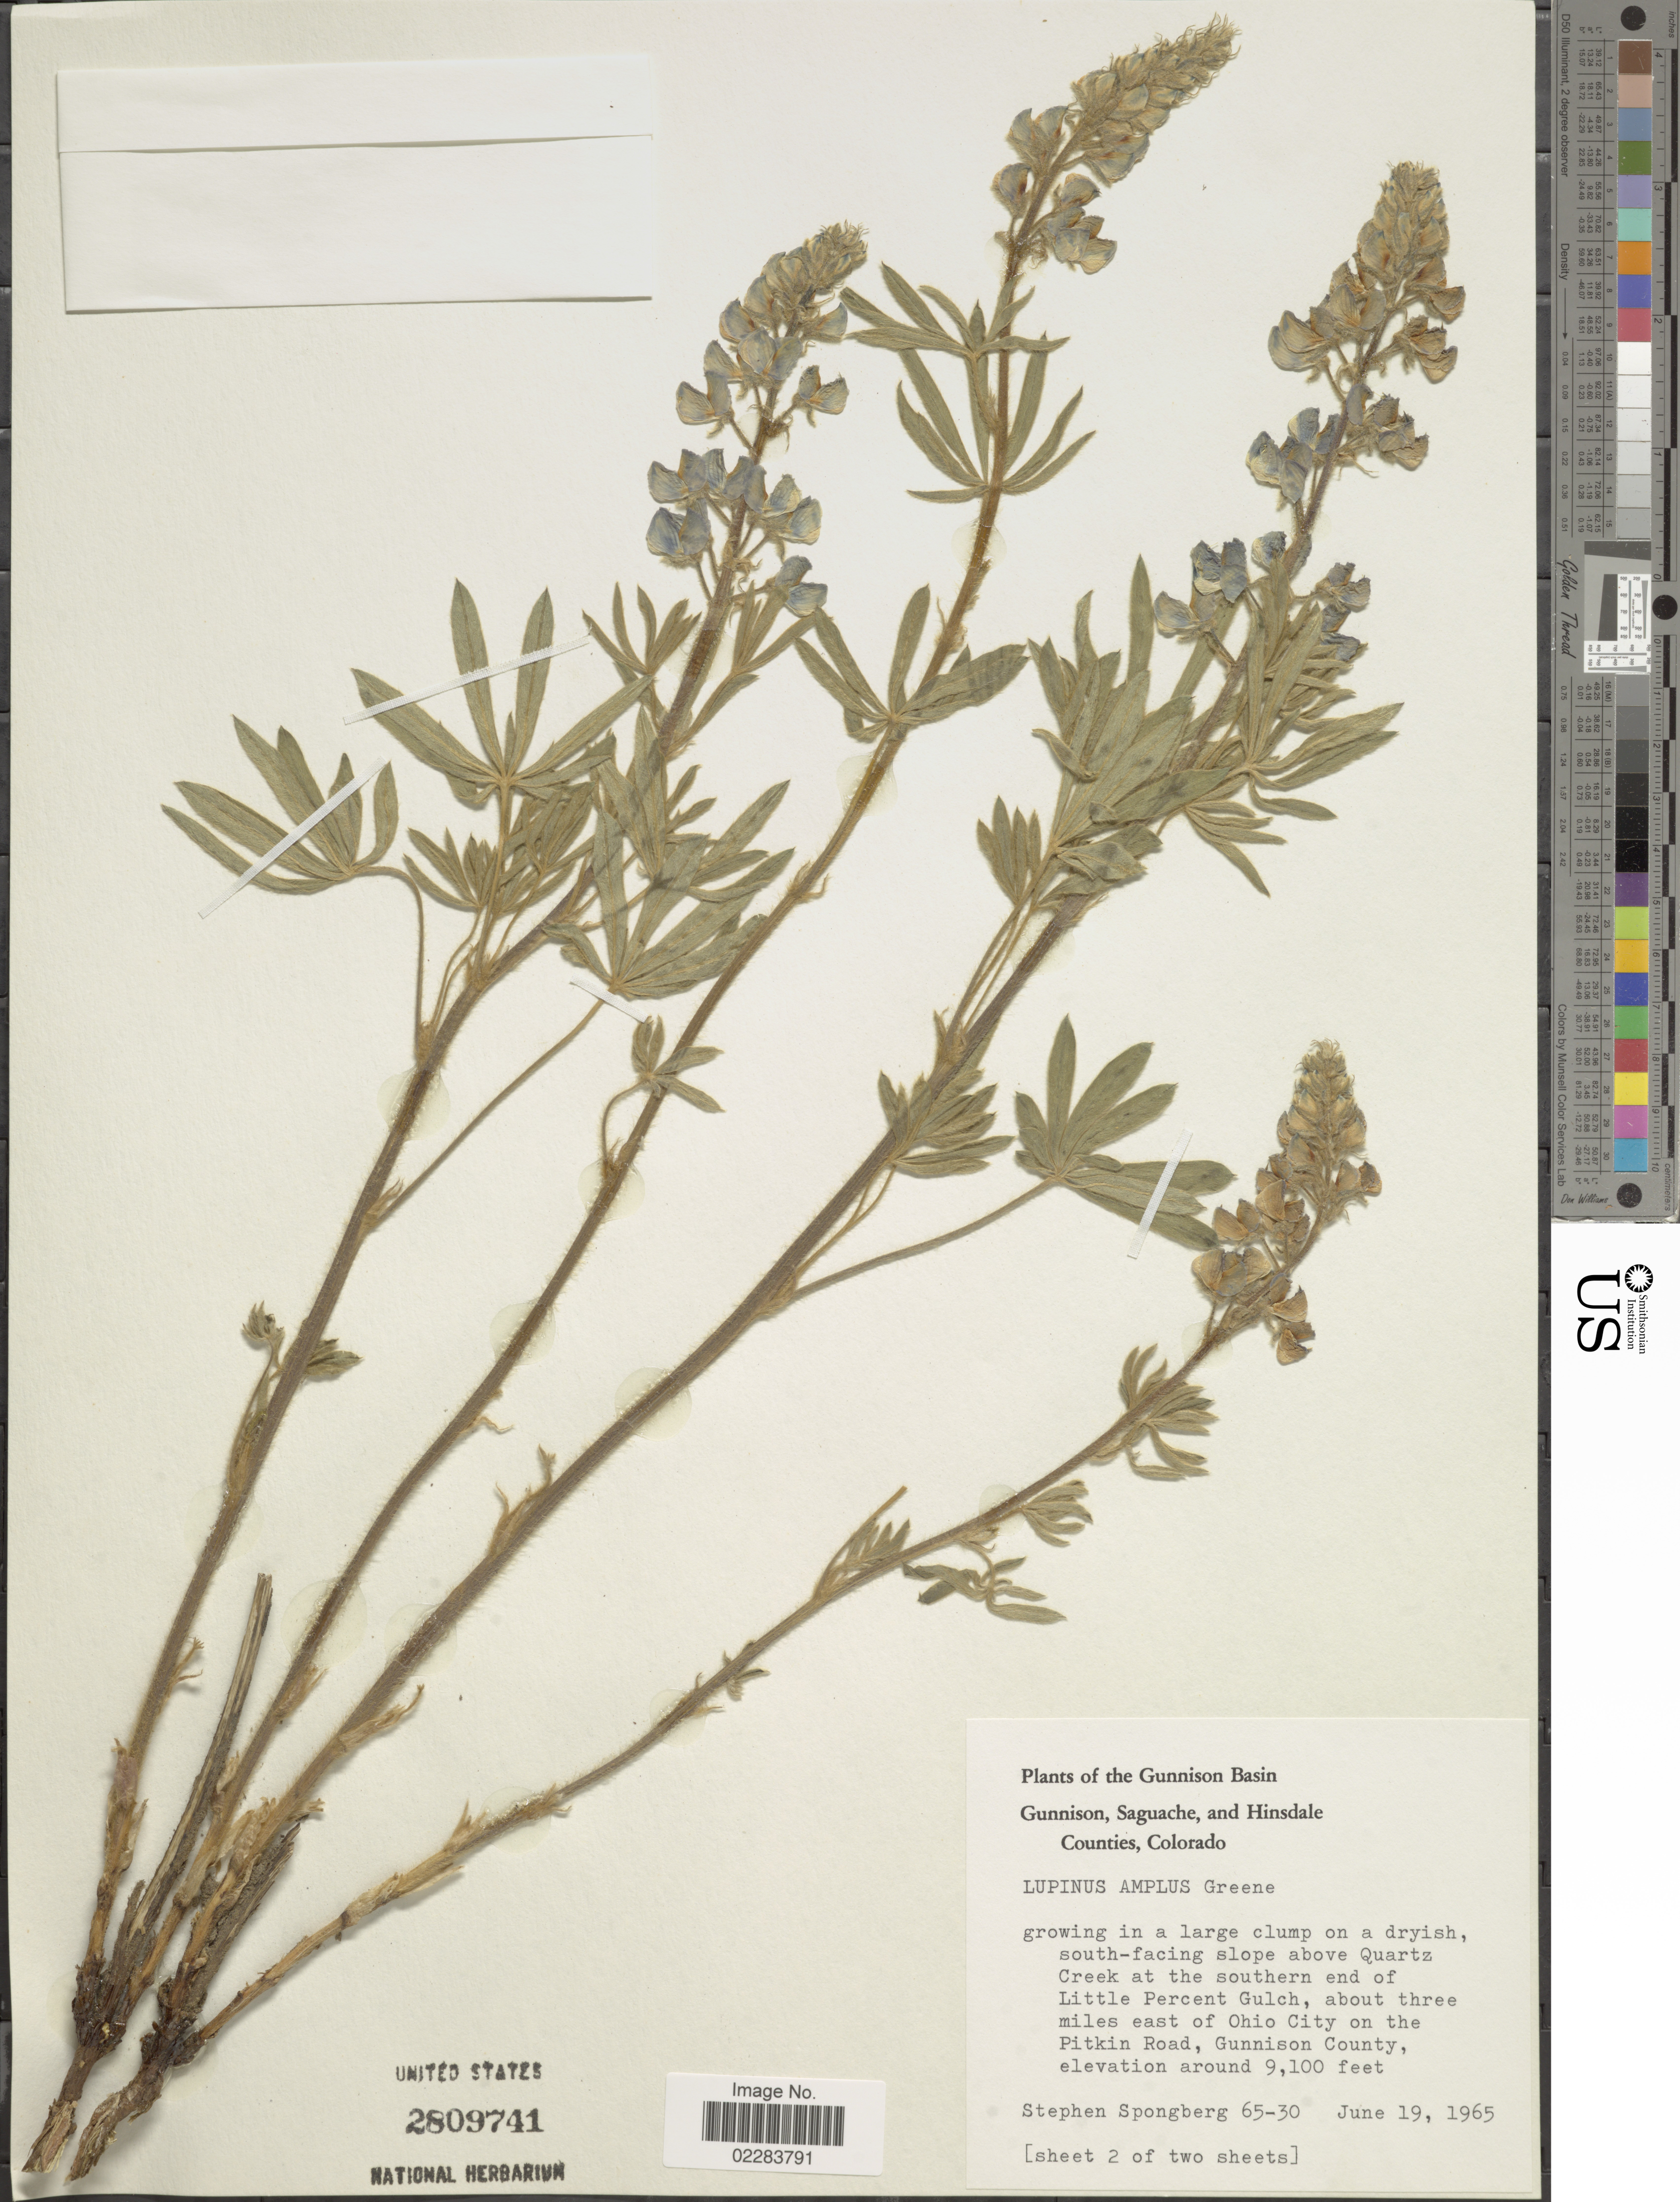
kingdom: Plantae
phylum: Tracheophyta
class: Magnoliopsida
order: Fabales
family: Fabaceae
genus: Lupinus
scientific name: Lupinus amplus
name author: Greene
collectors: S. A.Spongberg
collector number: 65-30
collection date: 1965-06-19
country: United States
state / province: Colorado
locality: Gunnison Basin. Gunnison, Saguache, and Hinsdale Counties. growing in a large clump on a dryish south-facing slope above Quartz Creek at the southern end of Little Percent Gulch, about thee miles east of Ohio City on the Pitkin Road, Gunnison County.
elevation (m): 2774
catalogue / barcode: US 2809741